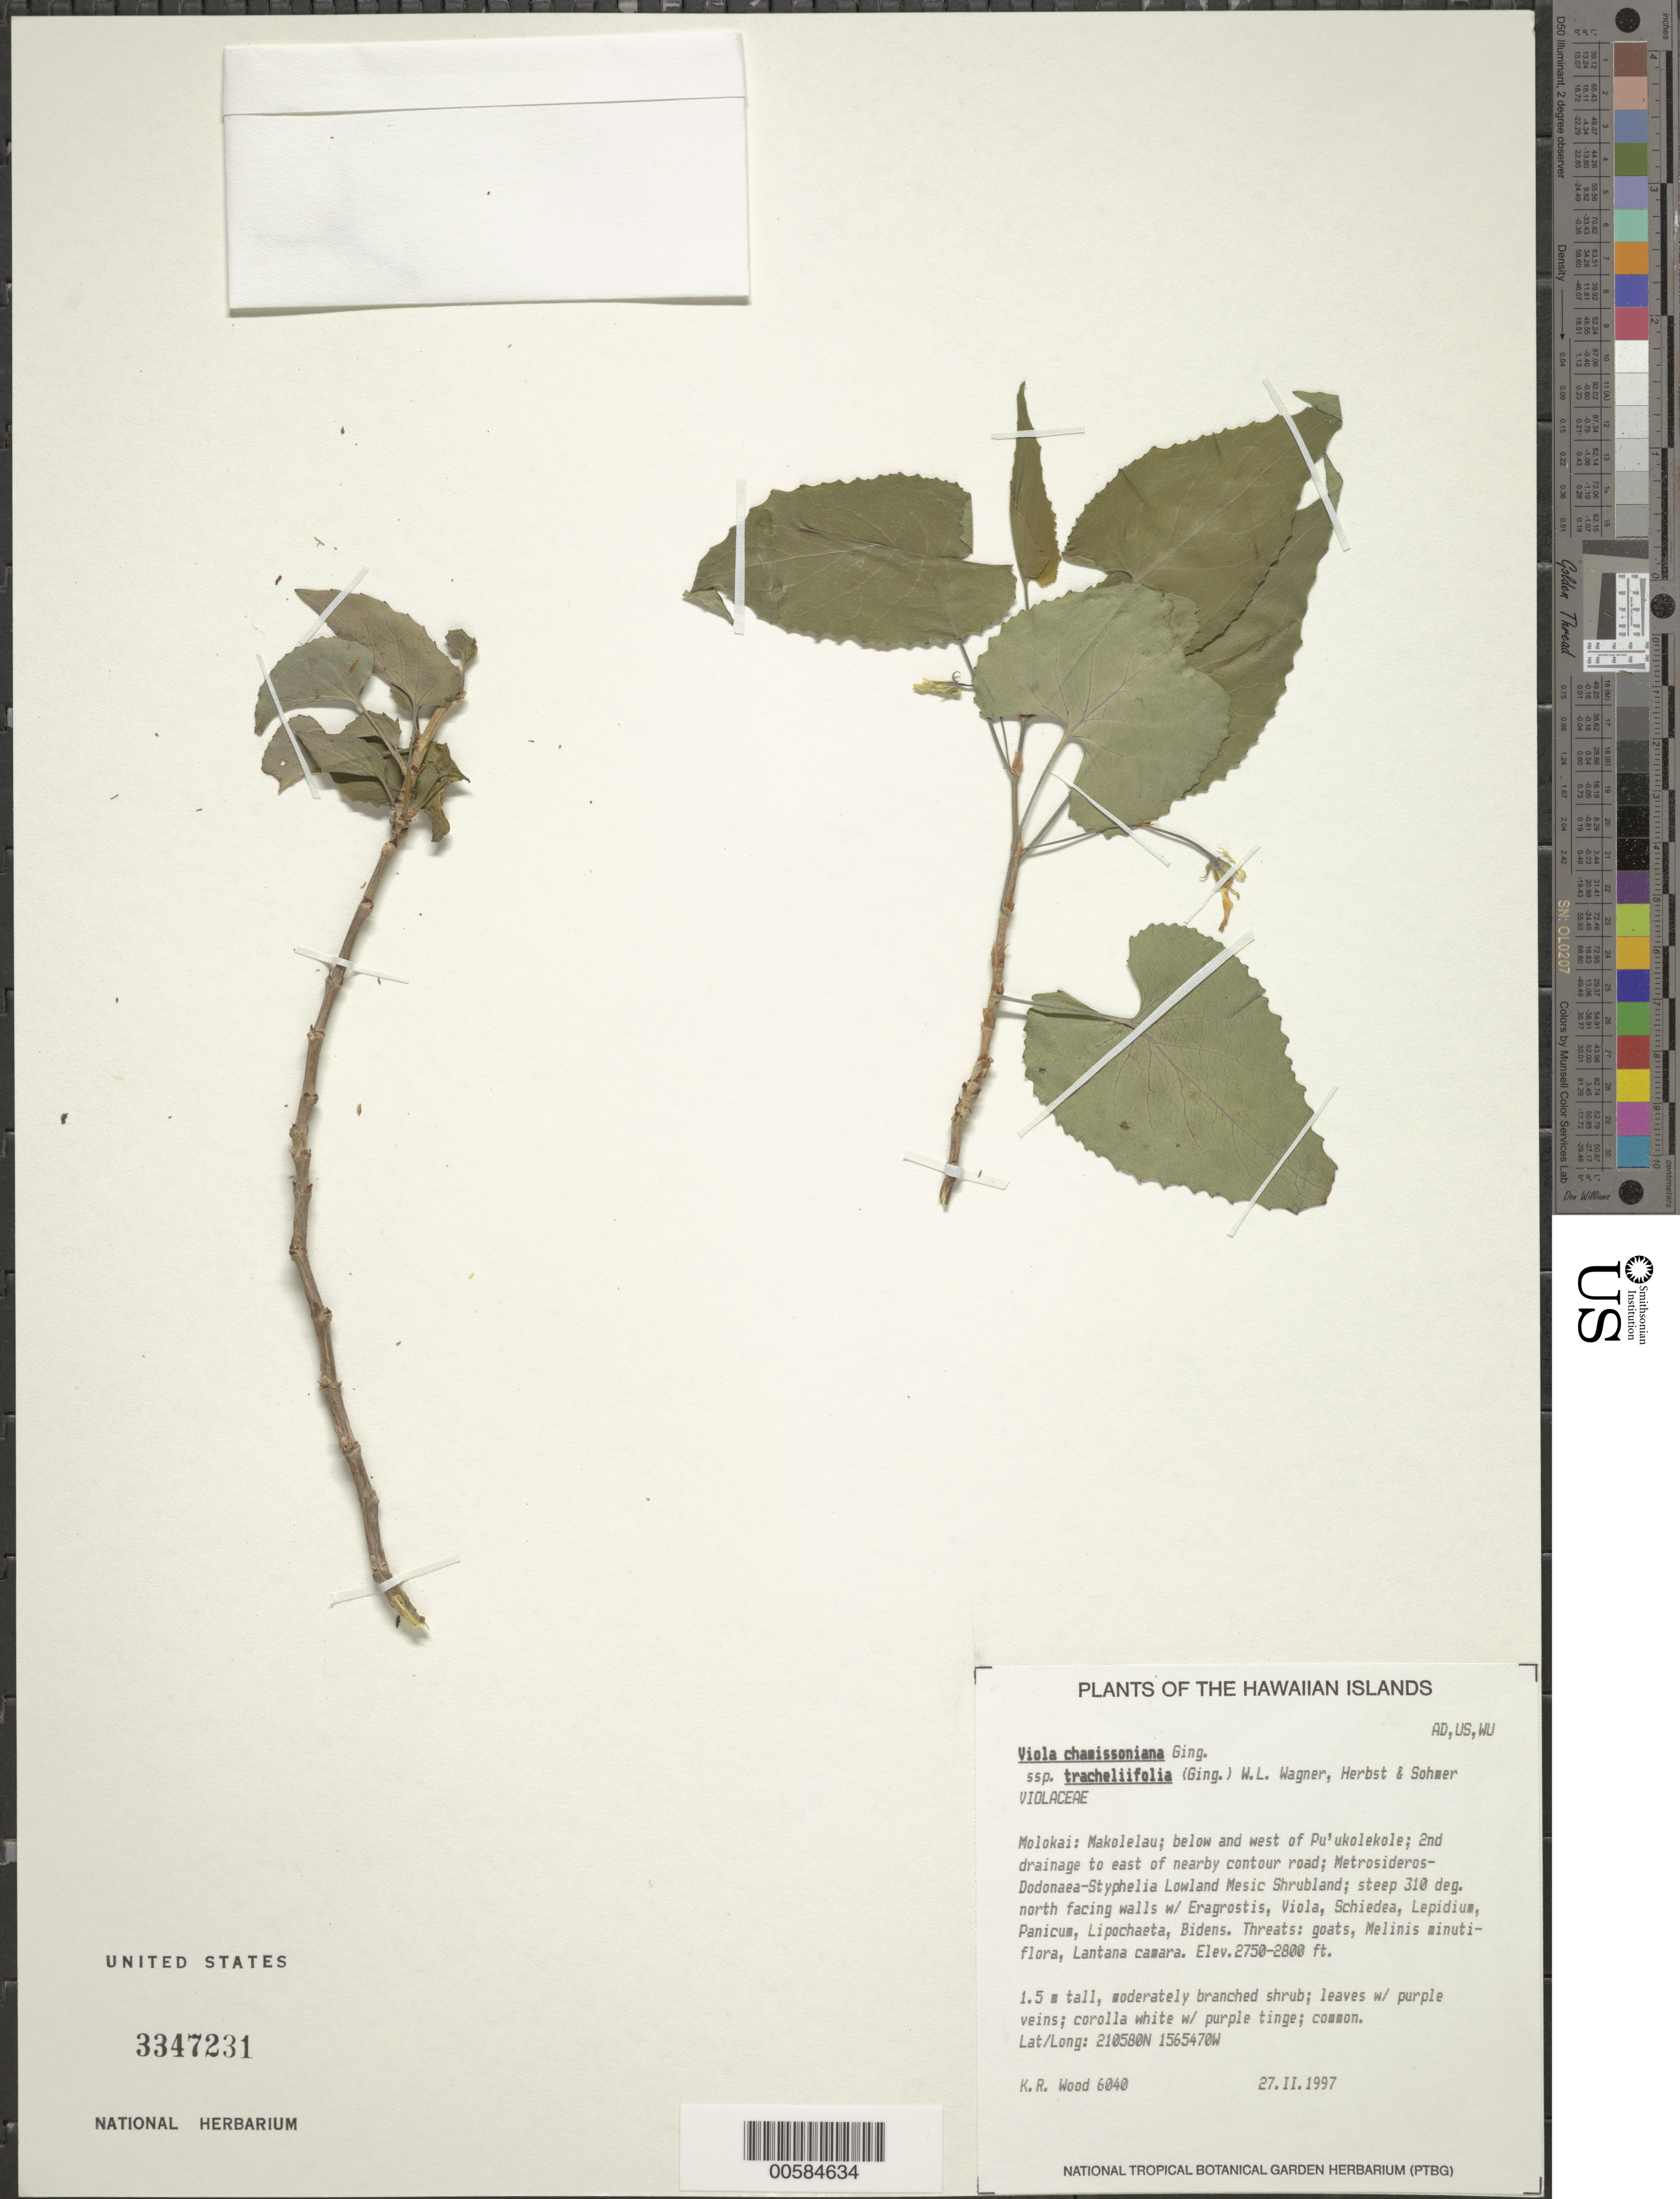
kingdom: Plantae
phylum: Tracheophyta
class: Magnoliopsida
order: Malpighiales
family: Violaceae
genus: Viola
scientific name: Viola chamissoniana subsp. tracheliifolia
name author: (Ging.) W.L. Wagner et al.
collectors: K. R. Wood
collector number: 6040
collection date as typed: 27 Feb 1997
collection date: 1997-02-27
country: United States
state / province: Hawaii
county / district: Maui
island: Moloka'i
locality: Makolelau; below and W of Pu'ukolekole; 2nd drainage to E of nearby contour road. (lat/long recorded as: lat=21:5:80:N long=156:54:70:W)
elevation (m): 838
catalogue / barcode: US 3347231